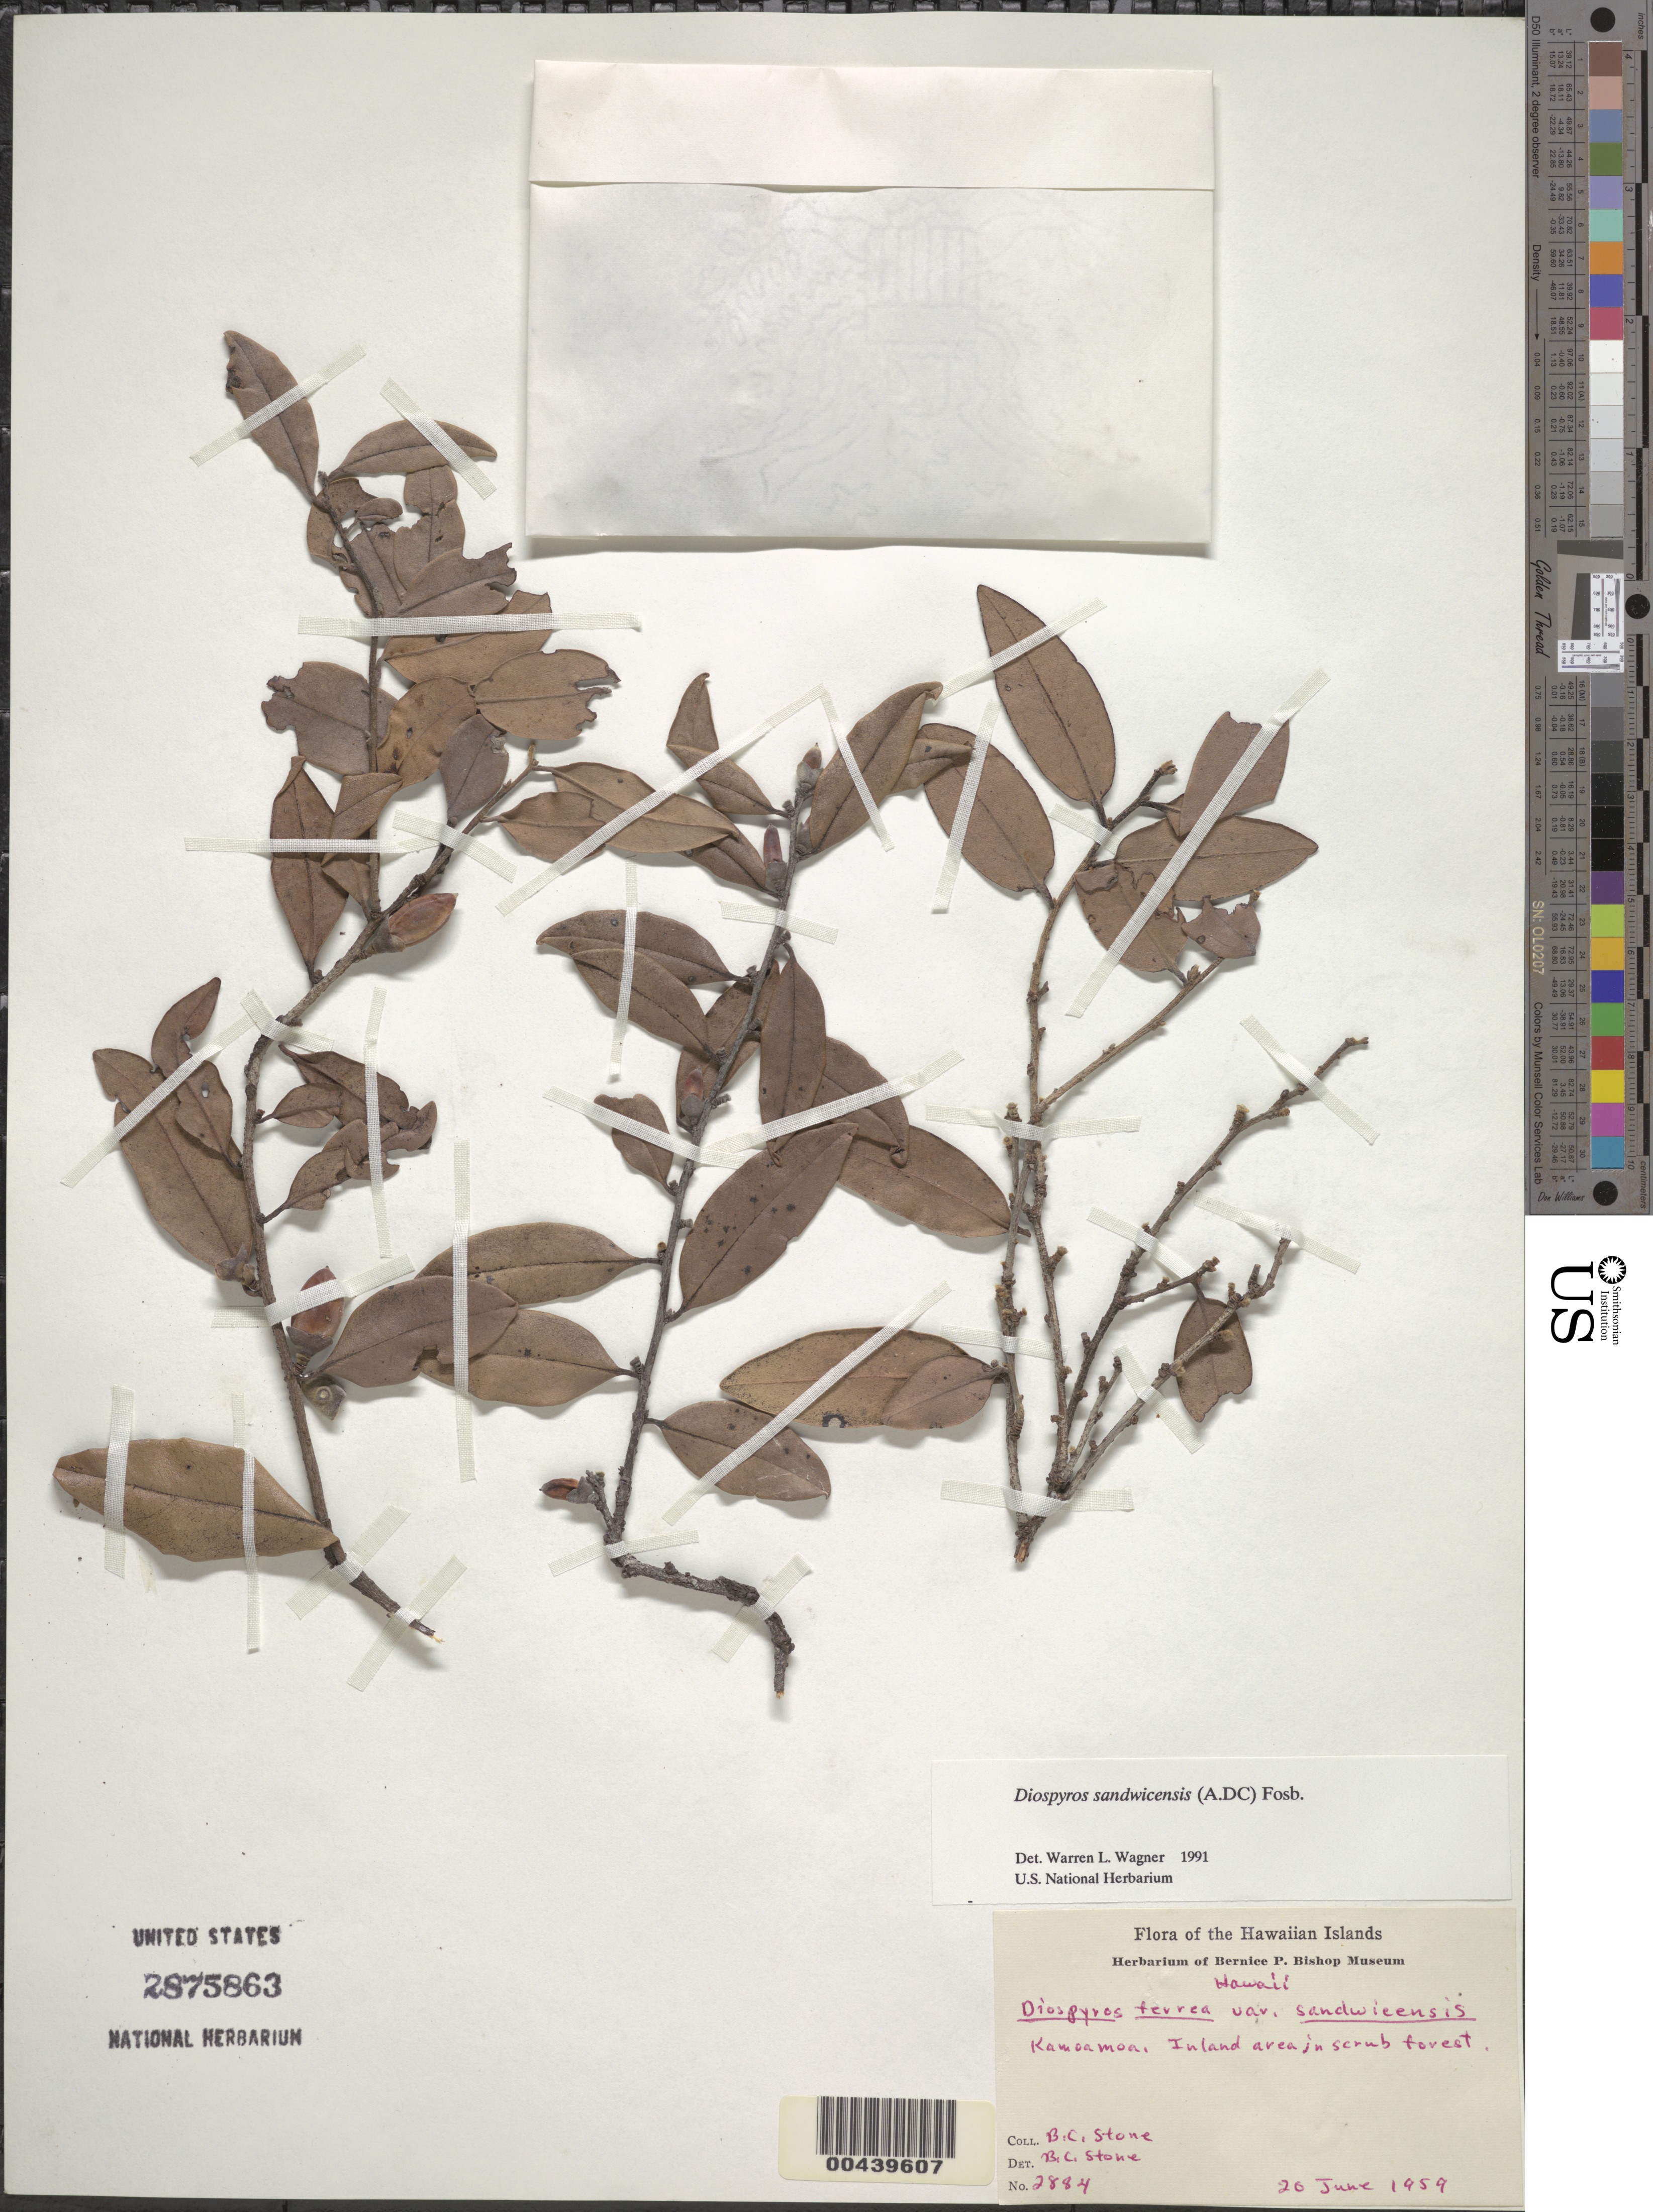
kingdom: Plantae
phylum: Tracheophyta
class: Magnoliopsida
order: Ericales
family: Ebenaceae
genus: Diospyros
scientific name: Diospyros sandwicensis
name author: (A. DC.) Fosberg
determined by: Wagner, W. L., (BOT), Smithsonian Institution - National Museum of Natural History (UNITED STATES)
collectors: B. C. Stone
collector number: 2884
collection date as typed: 20 Jun 1959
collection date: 1959-06-20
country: United States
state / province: Hawaii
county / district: Hawaii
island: Hawaii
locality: Kamoamoa. Inland area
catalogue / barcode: US 2875863